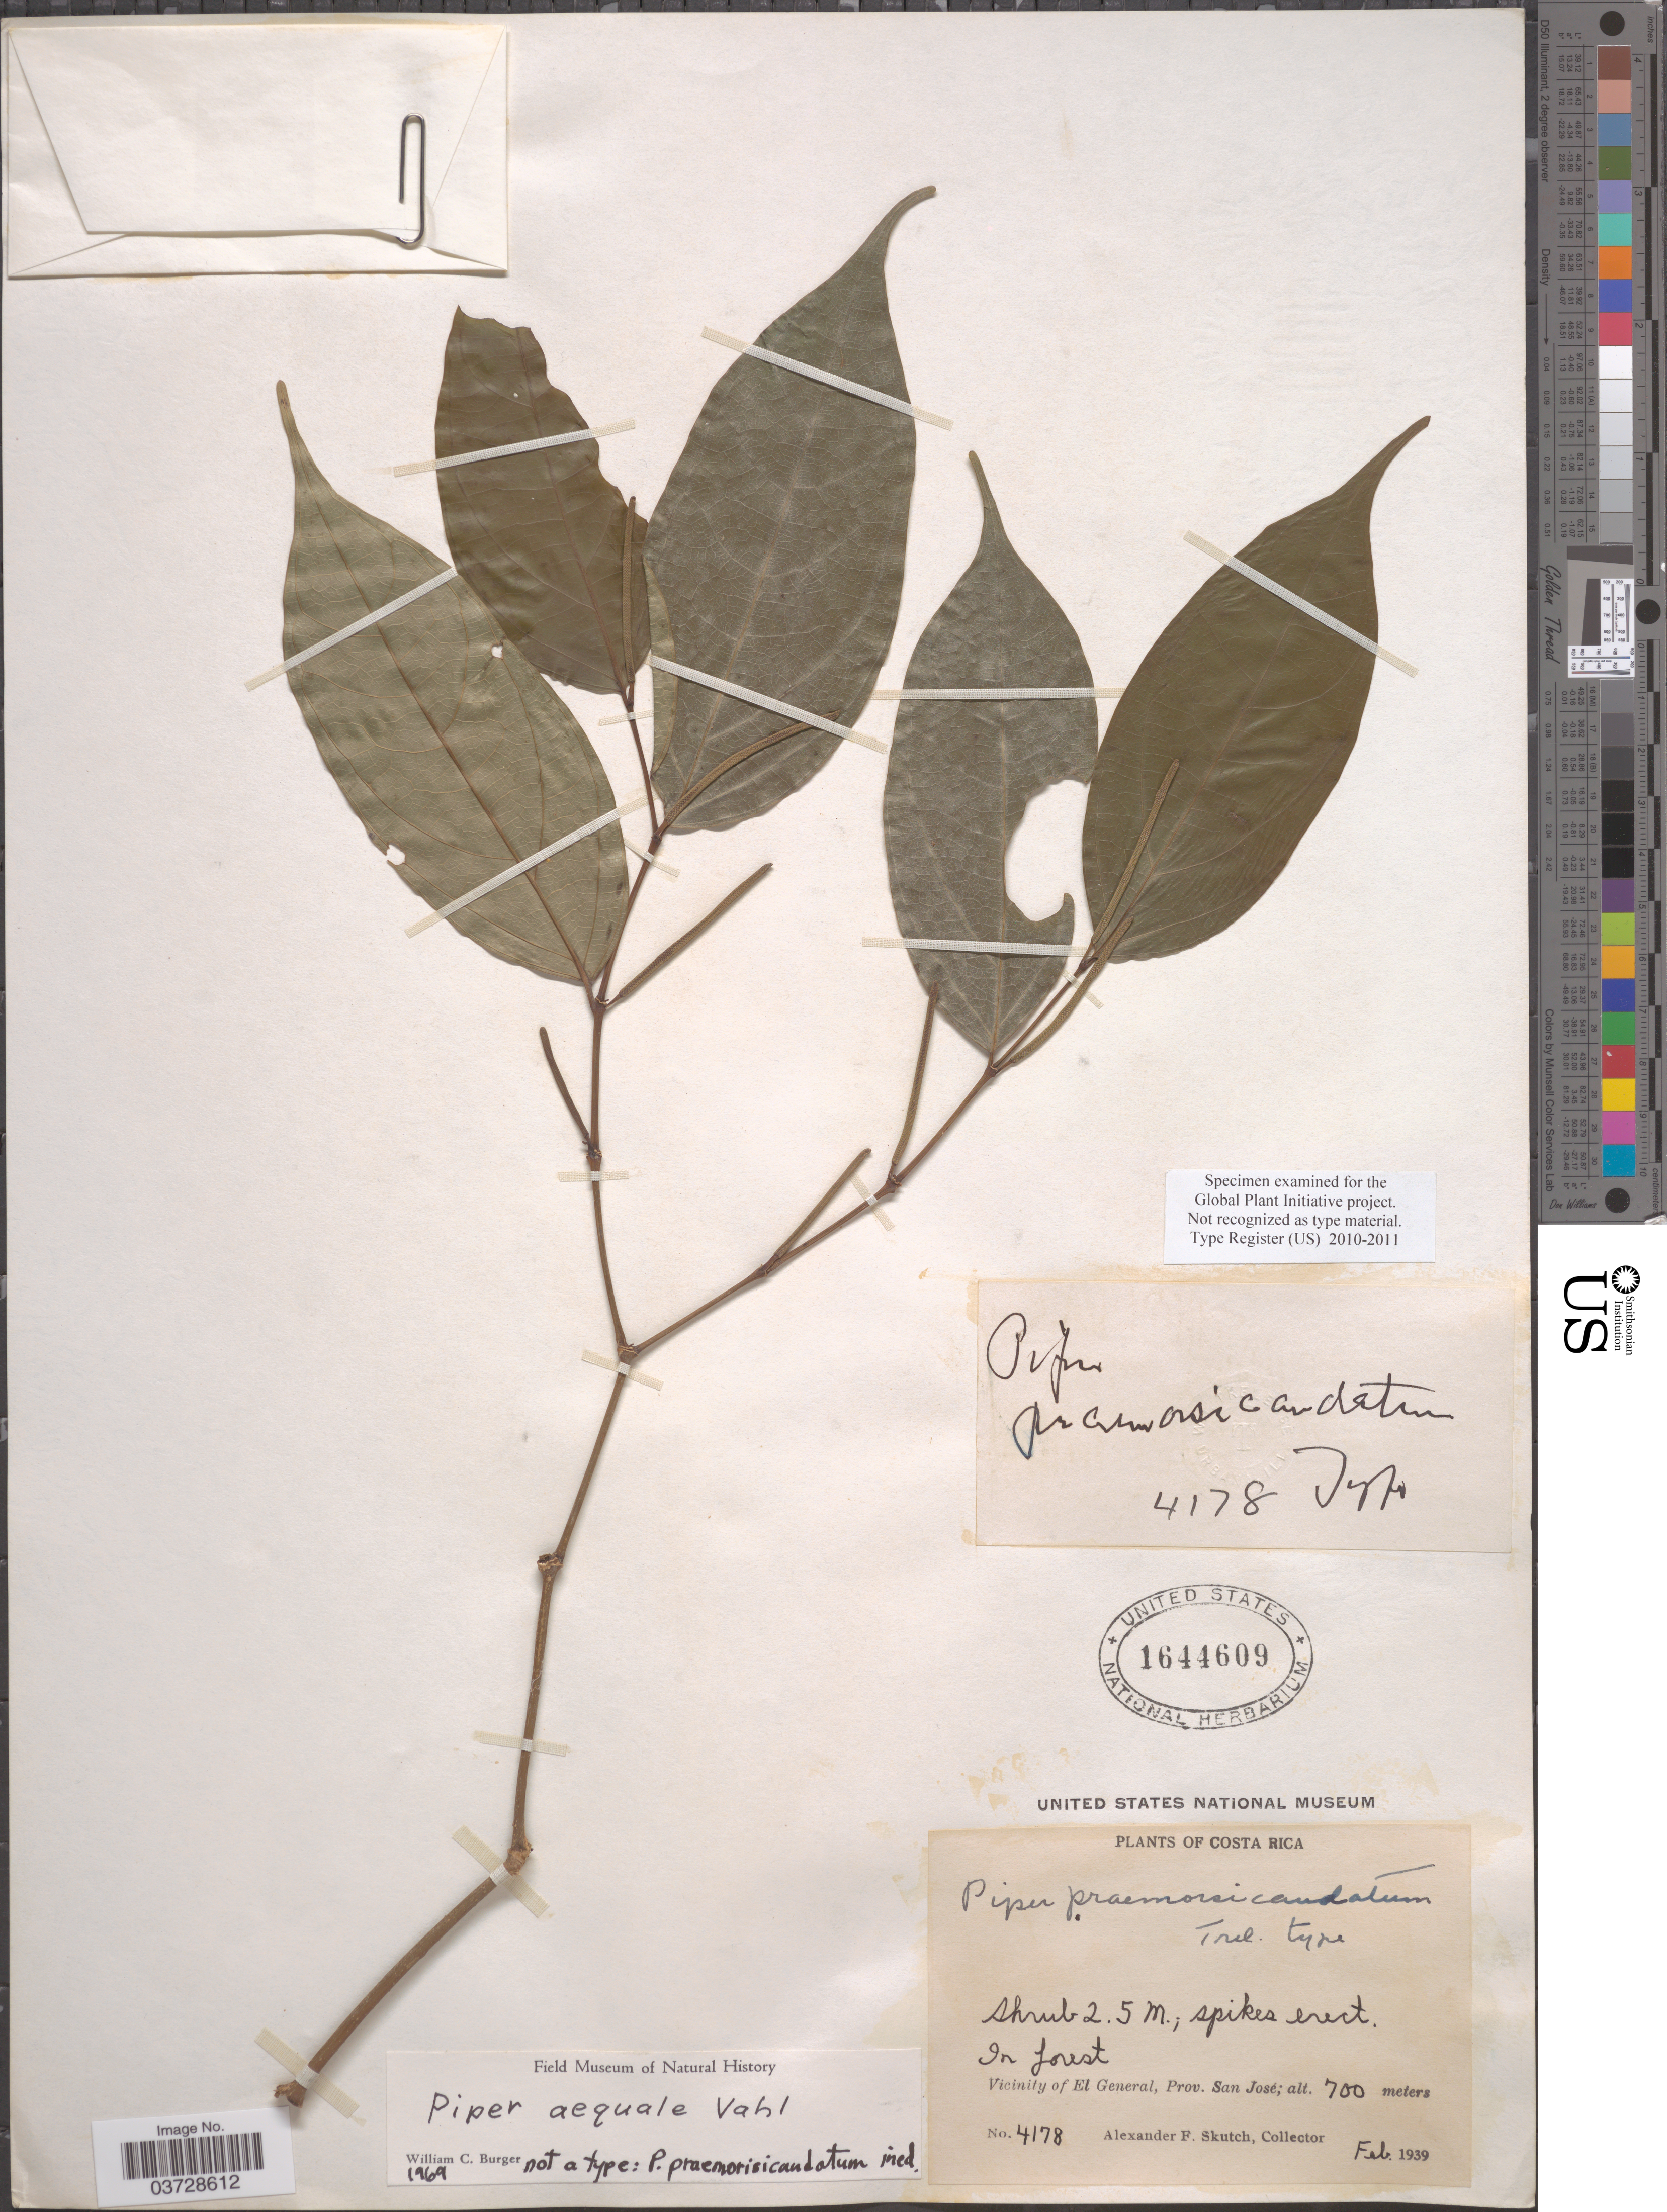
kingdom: Plantae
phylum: Tracheophyta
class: Magnoliopsida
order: Piperales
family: Piperaceae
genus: Piper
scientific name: Piper aequale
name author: Vahl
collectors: A. F. Skutch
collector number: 4178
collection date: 1939-02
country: Costa Rica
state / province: San José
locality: Vicinity of El General, Prov. San José.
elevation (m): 700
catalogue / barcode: US 1644609